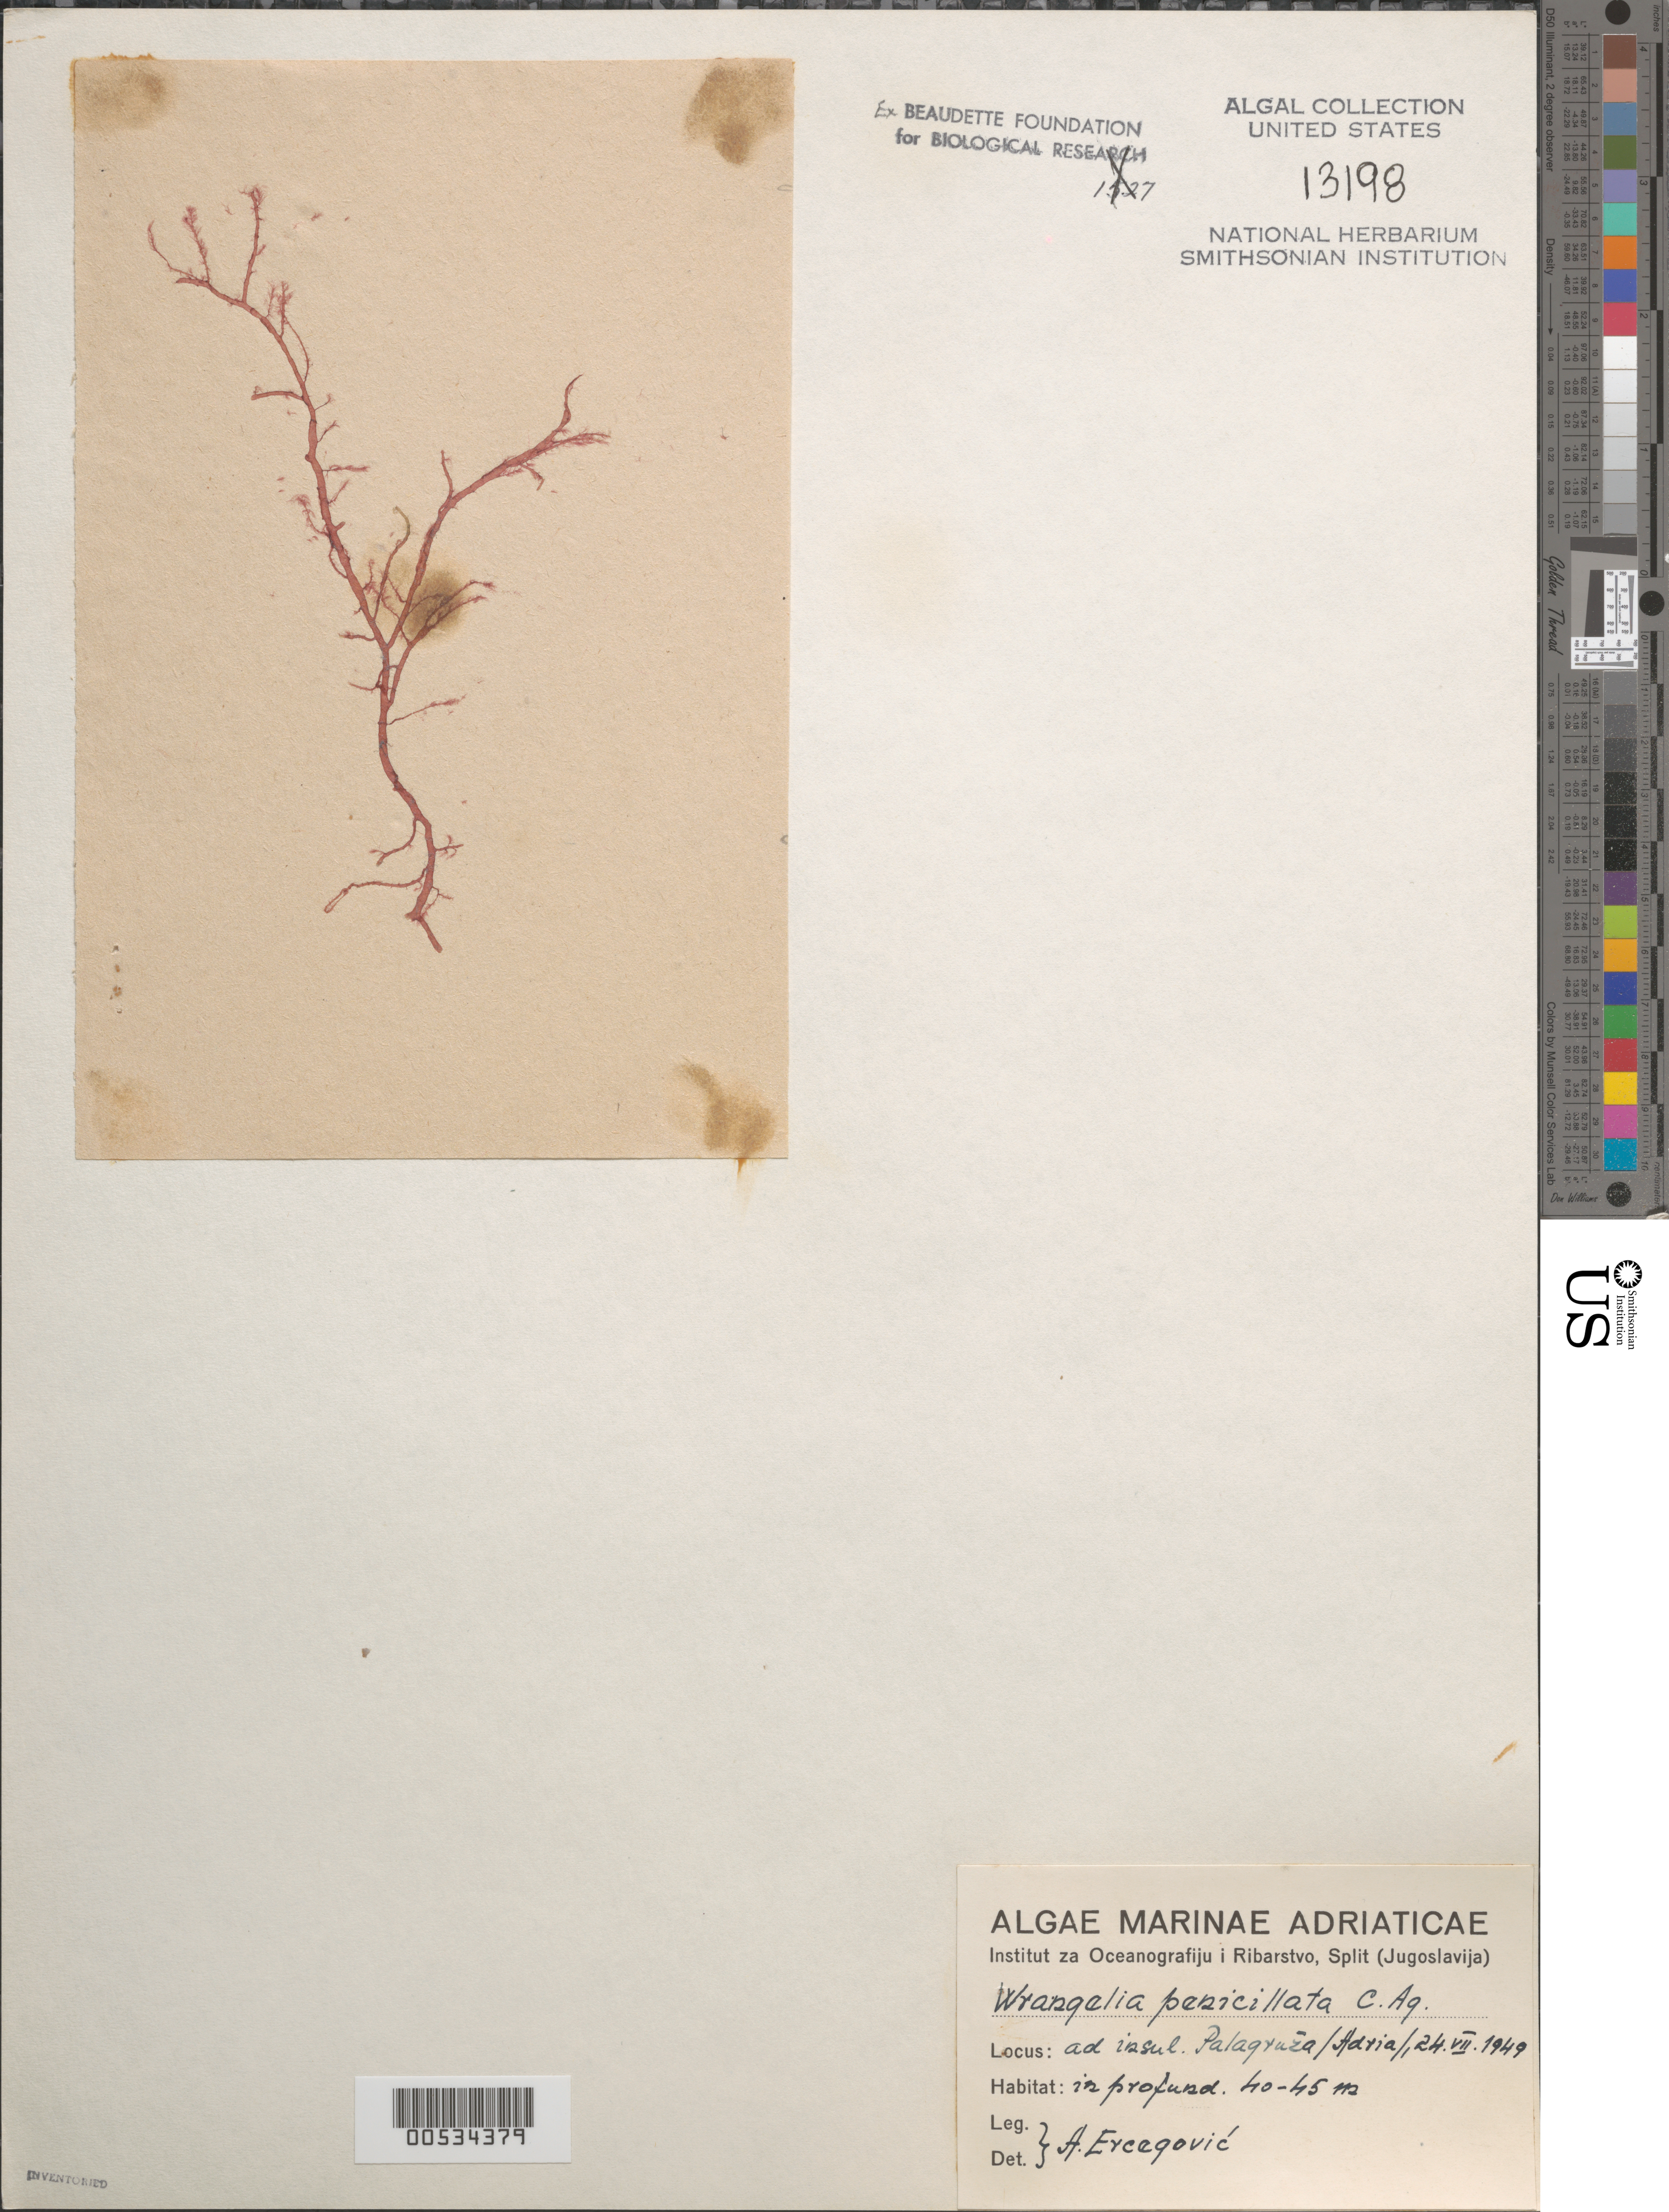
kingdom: Plantae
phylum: Rhodophyta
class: Florideophyceae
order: Ceramiales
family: Wrangeliaceae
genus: Wrangelia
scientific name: Wrangelia penicillata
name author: (C. Agardh) C. Agardh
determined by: Ercegovic, A.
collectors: A. Ercegovic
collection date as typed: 24 Jul 1949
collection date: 1949-07-24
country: Croatia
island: Palagruza Islands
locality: Adriatic Sea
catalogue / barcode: US 13198